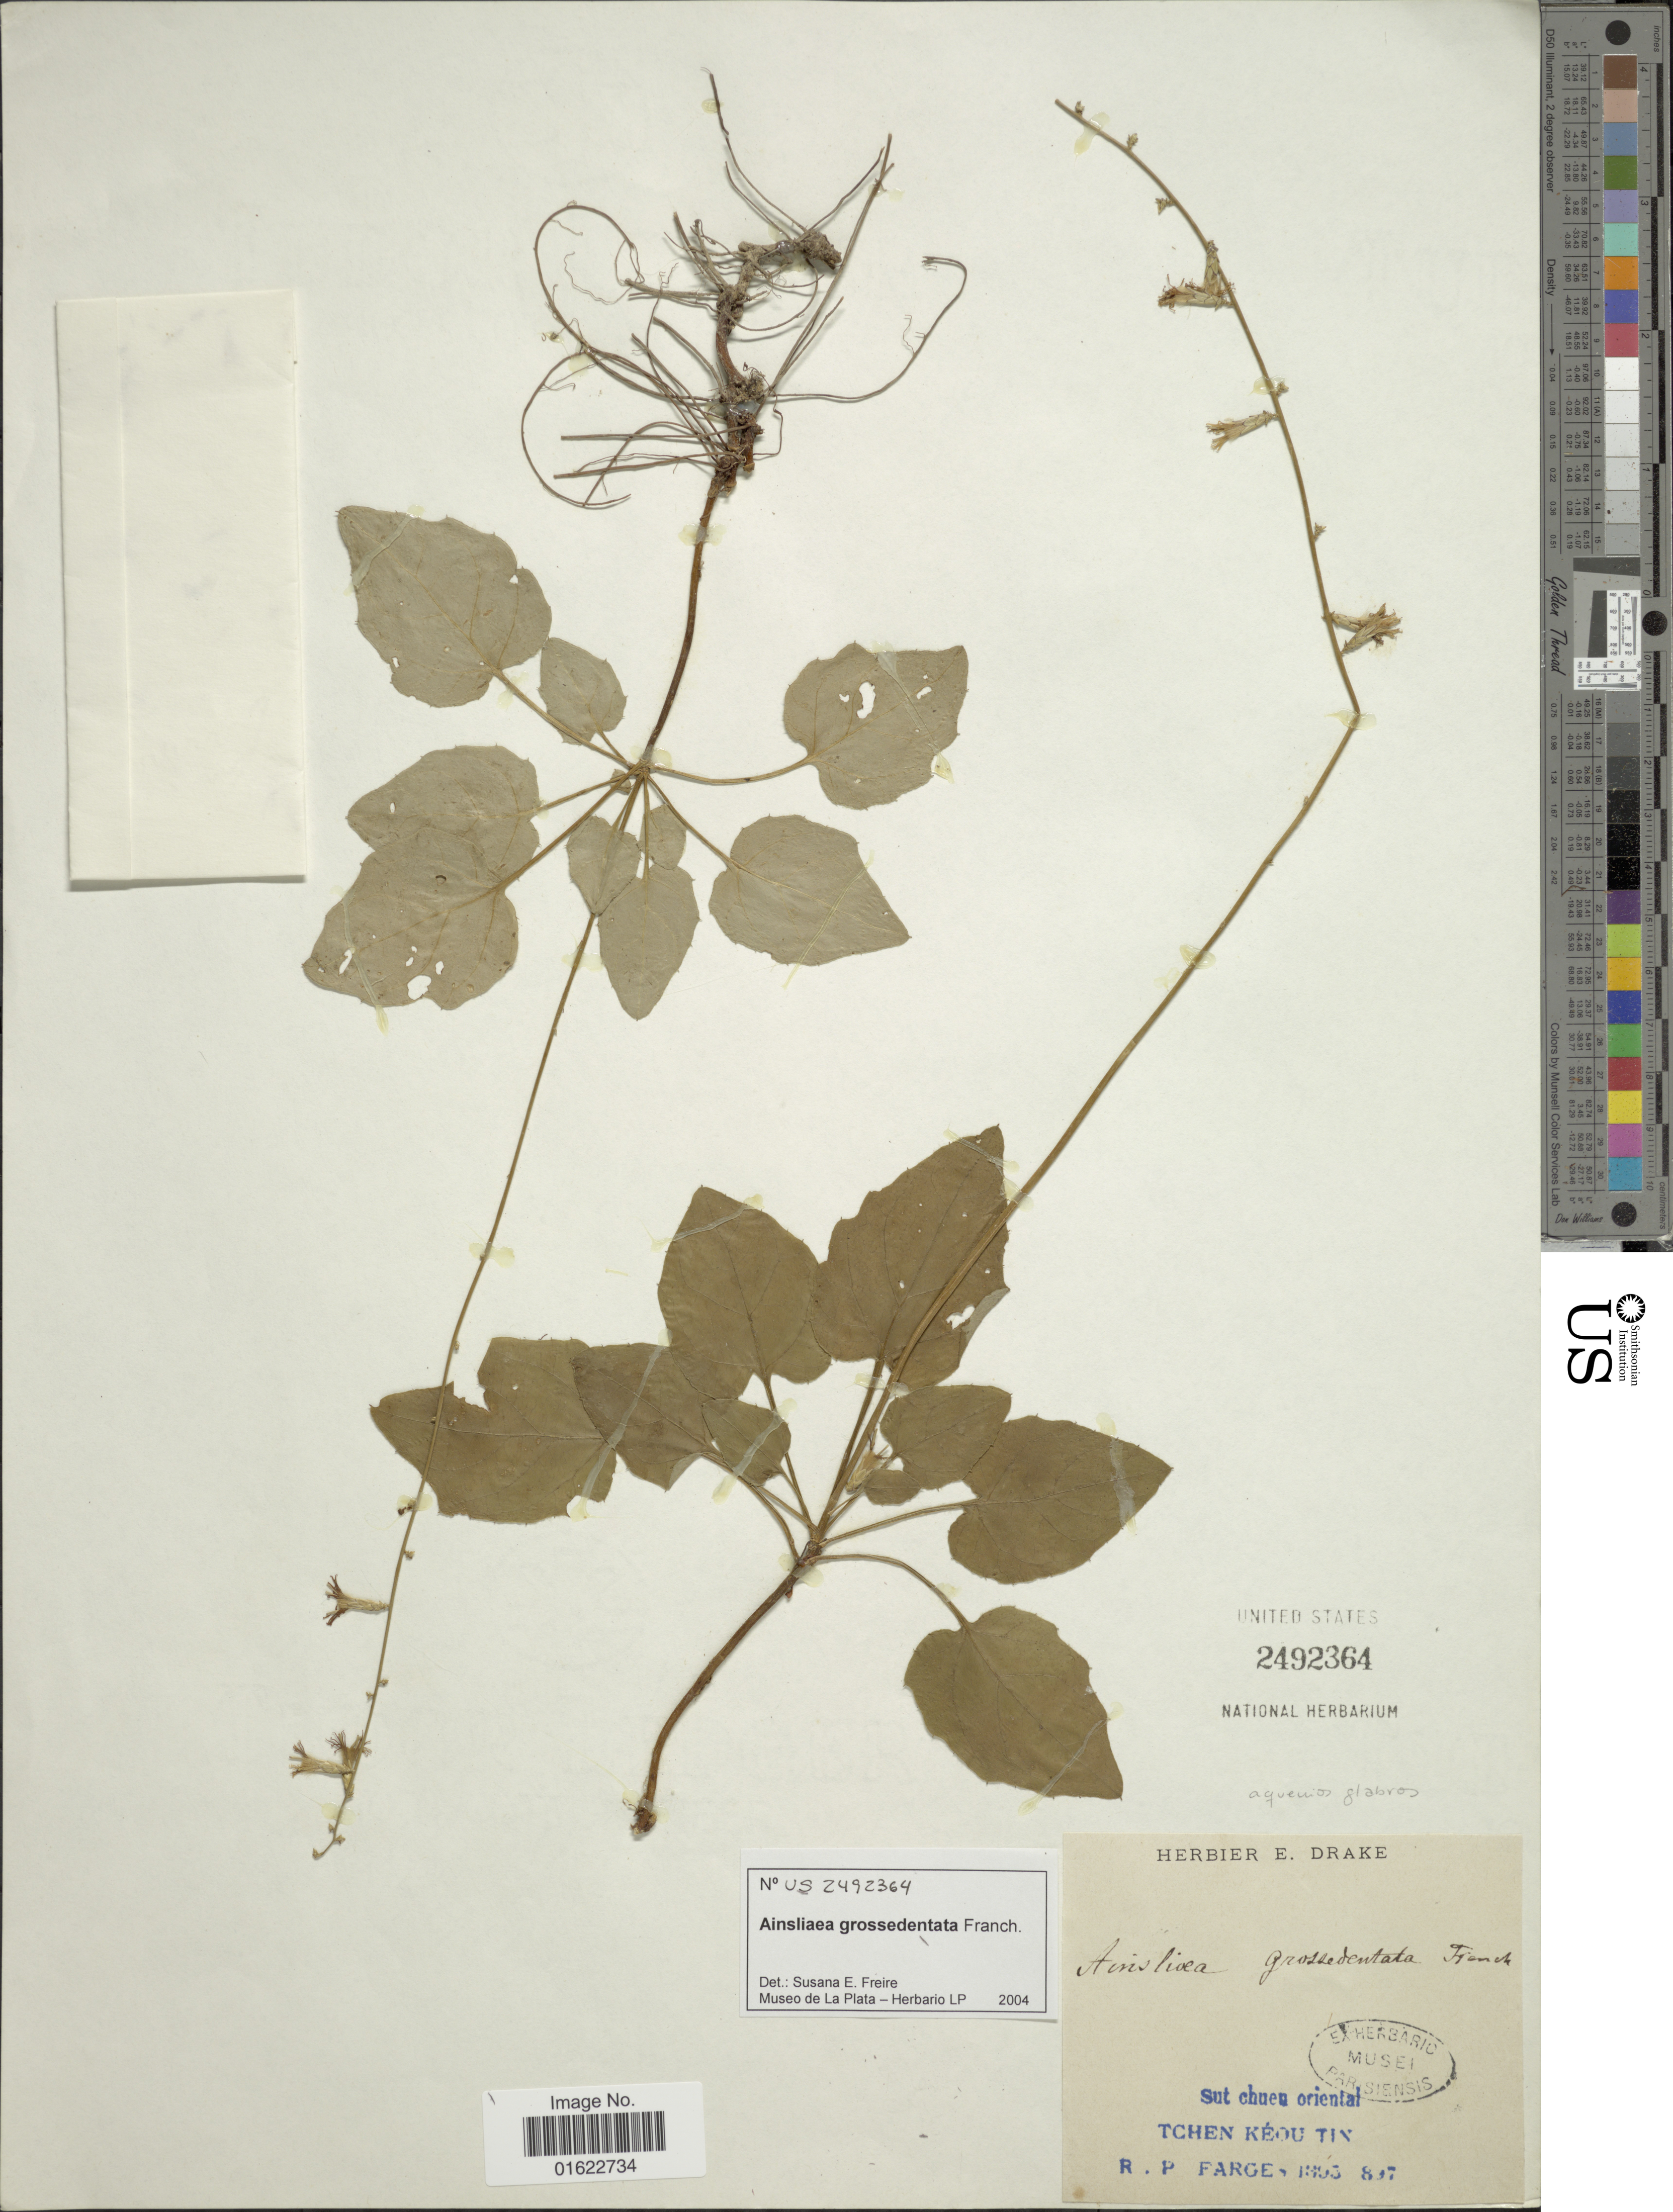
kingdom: Plantae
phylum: Tracheophyta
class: Magnoliopsida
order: Asterales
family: Asteraceae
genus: Ainsliaea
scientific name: Ainsliaea grossedentata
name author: Franch.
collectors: R. Farges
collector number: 837*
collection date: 1893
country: China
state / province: Sichuan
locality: Sut chuen oriental, Tchen Keou Tin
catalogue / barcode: US 2492364